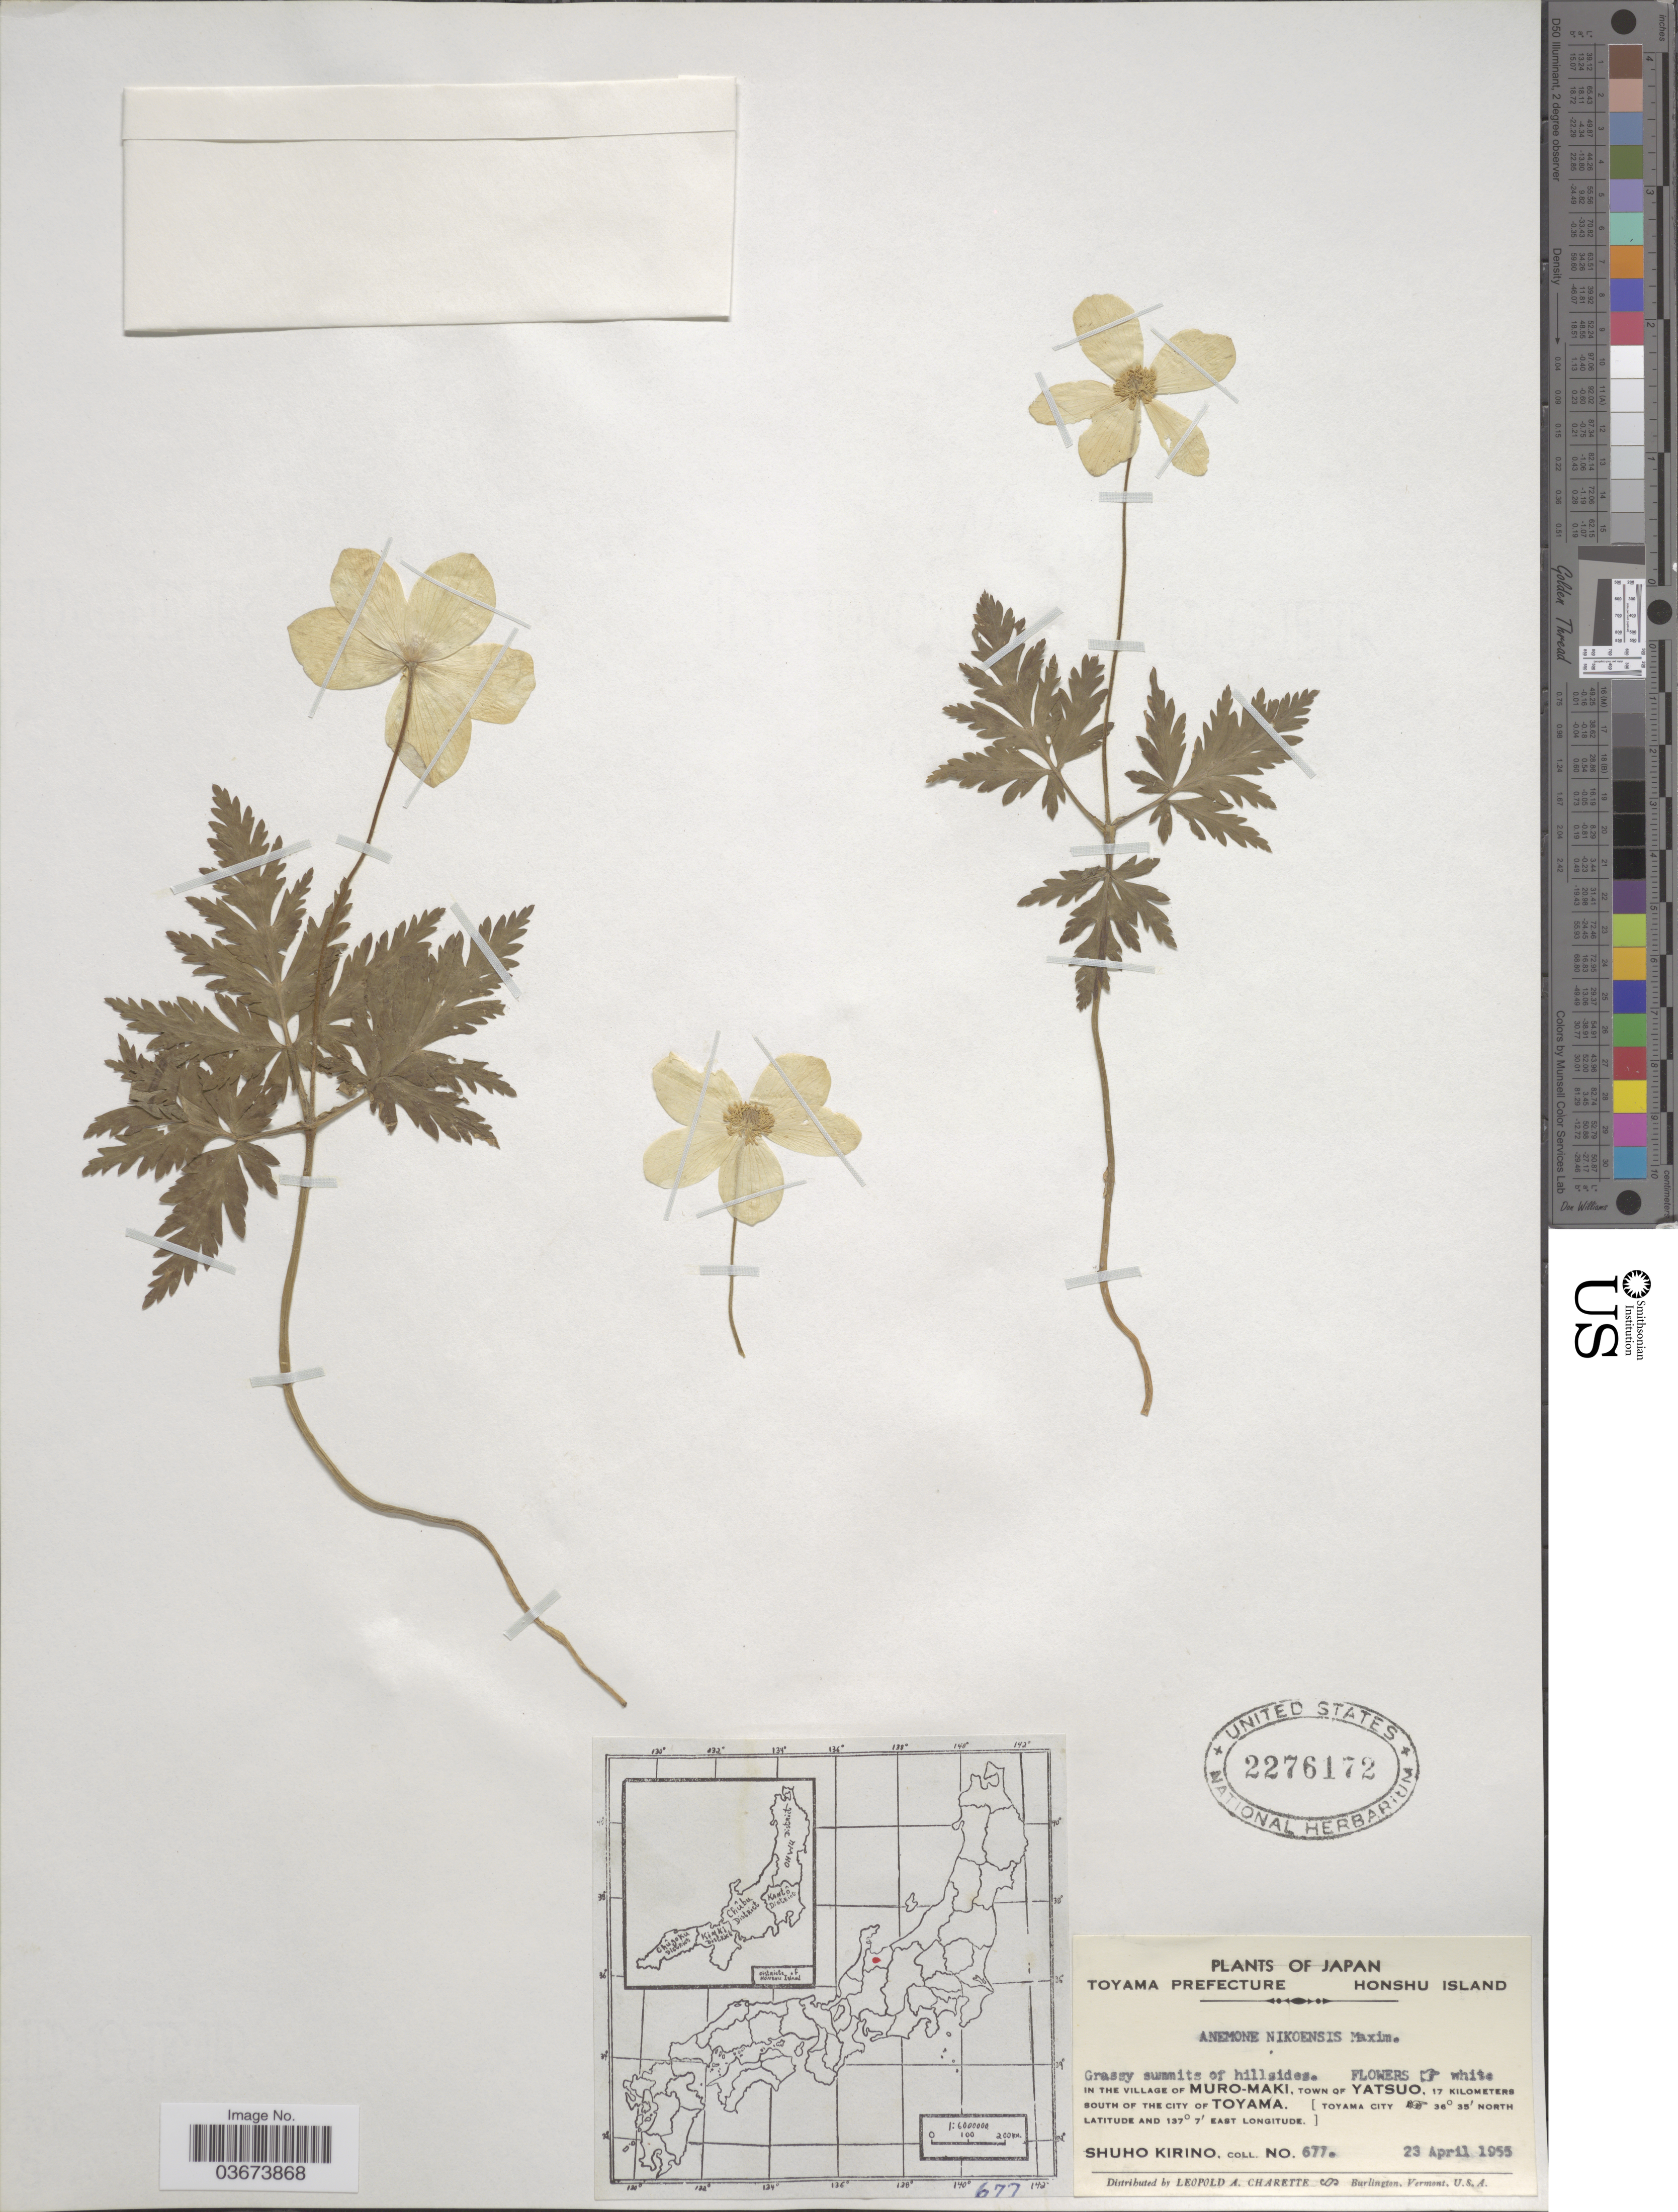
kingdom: Plantae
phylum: Tracheophyta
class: Magnoliopsida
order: Ranunculales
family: Ranunculaceae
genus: Anemone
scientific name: Anemone nikoensis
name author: Maxim.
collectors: S. Kirino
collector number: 677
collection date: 1955-04-23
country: Japan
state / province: Toyama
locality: Toyama Prefecture. Honshu Island. In the village of Muro-Maki, town of Yatsuo, 17 kilometers south of the City of Toyama [Toyama City].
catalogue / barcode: US 2276172